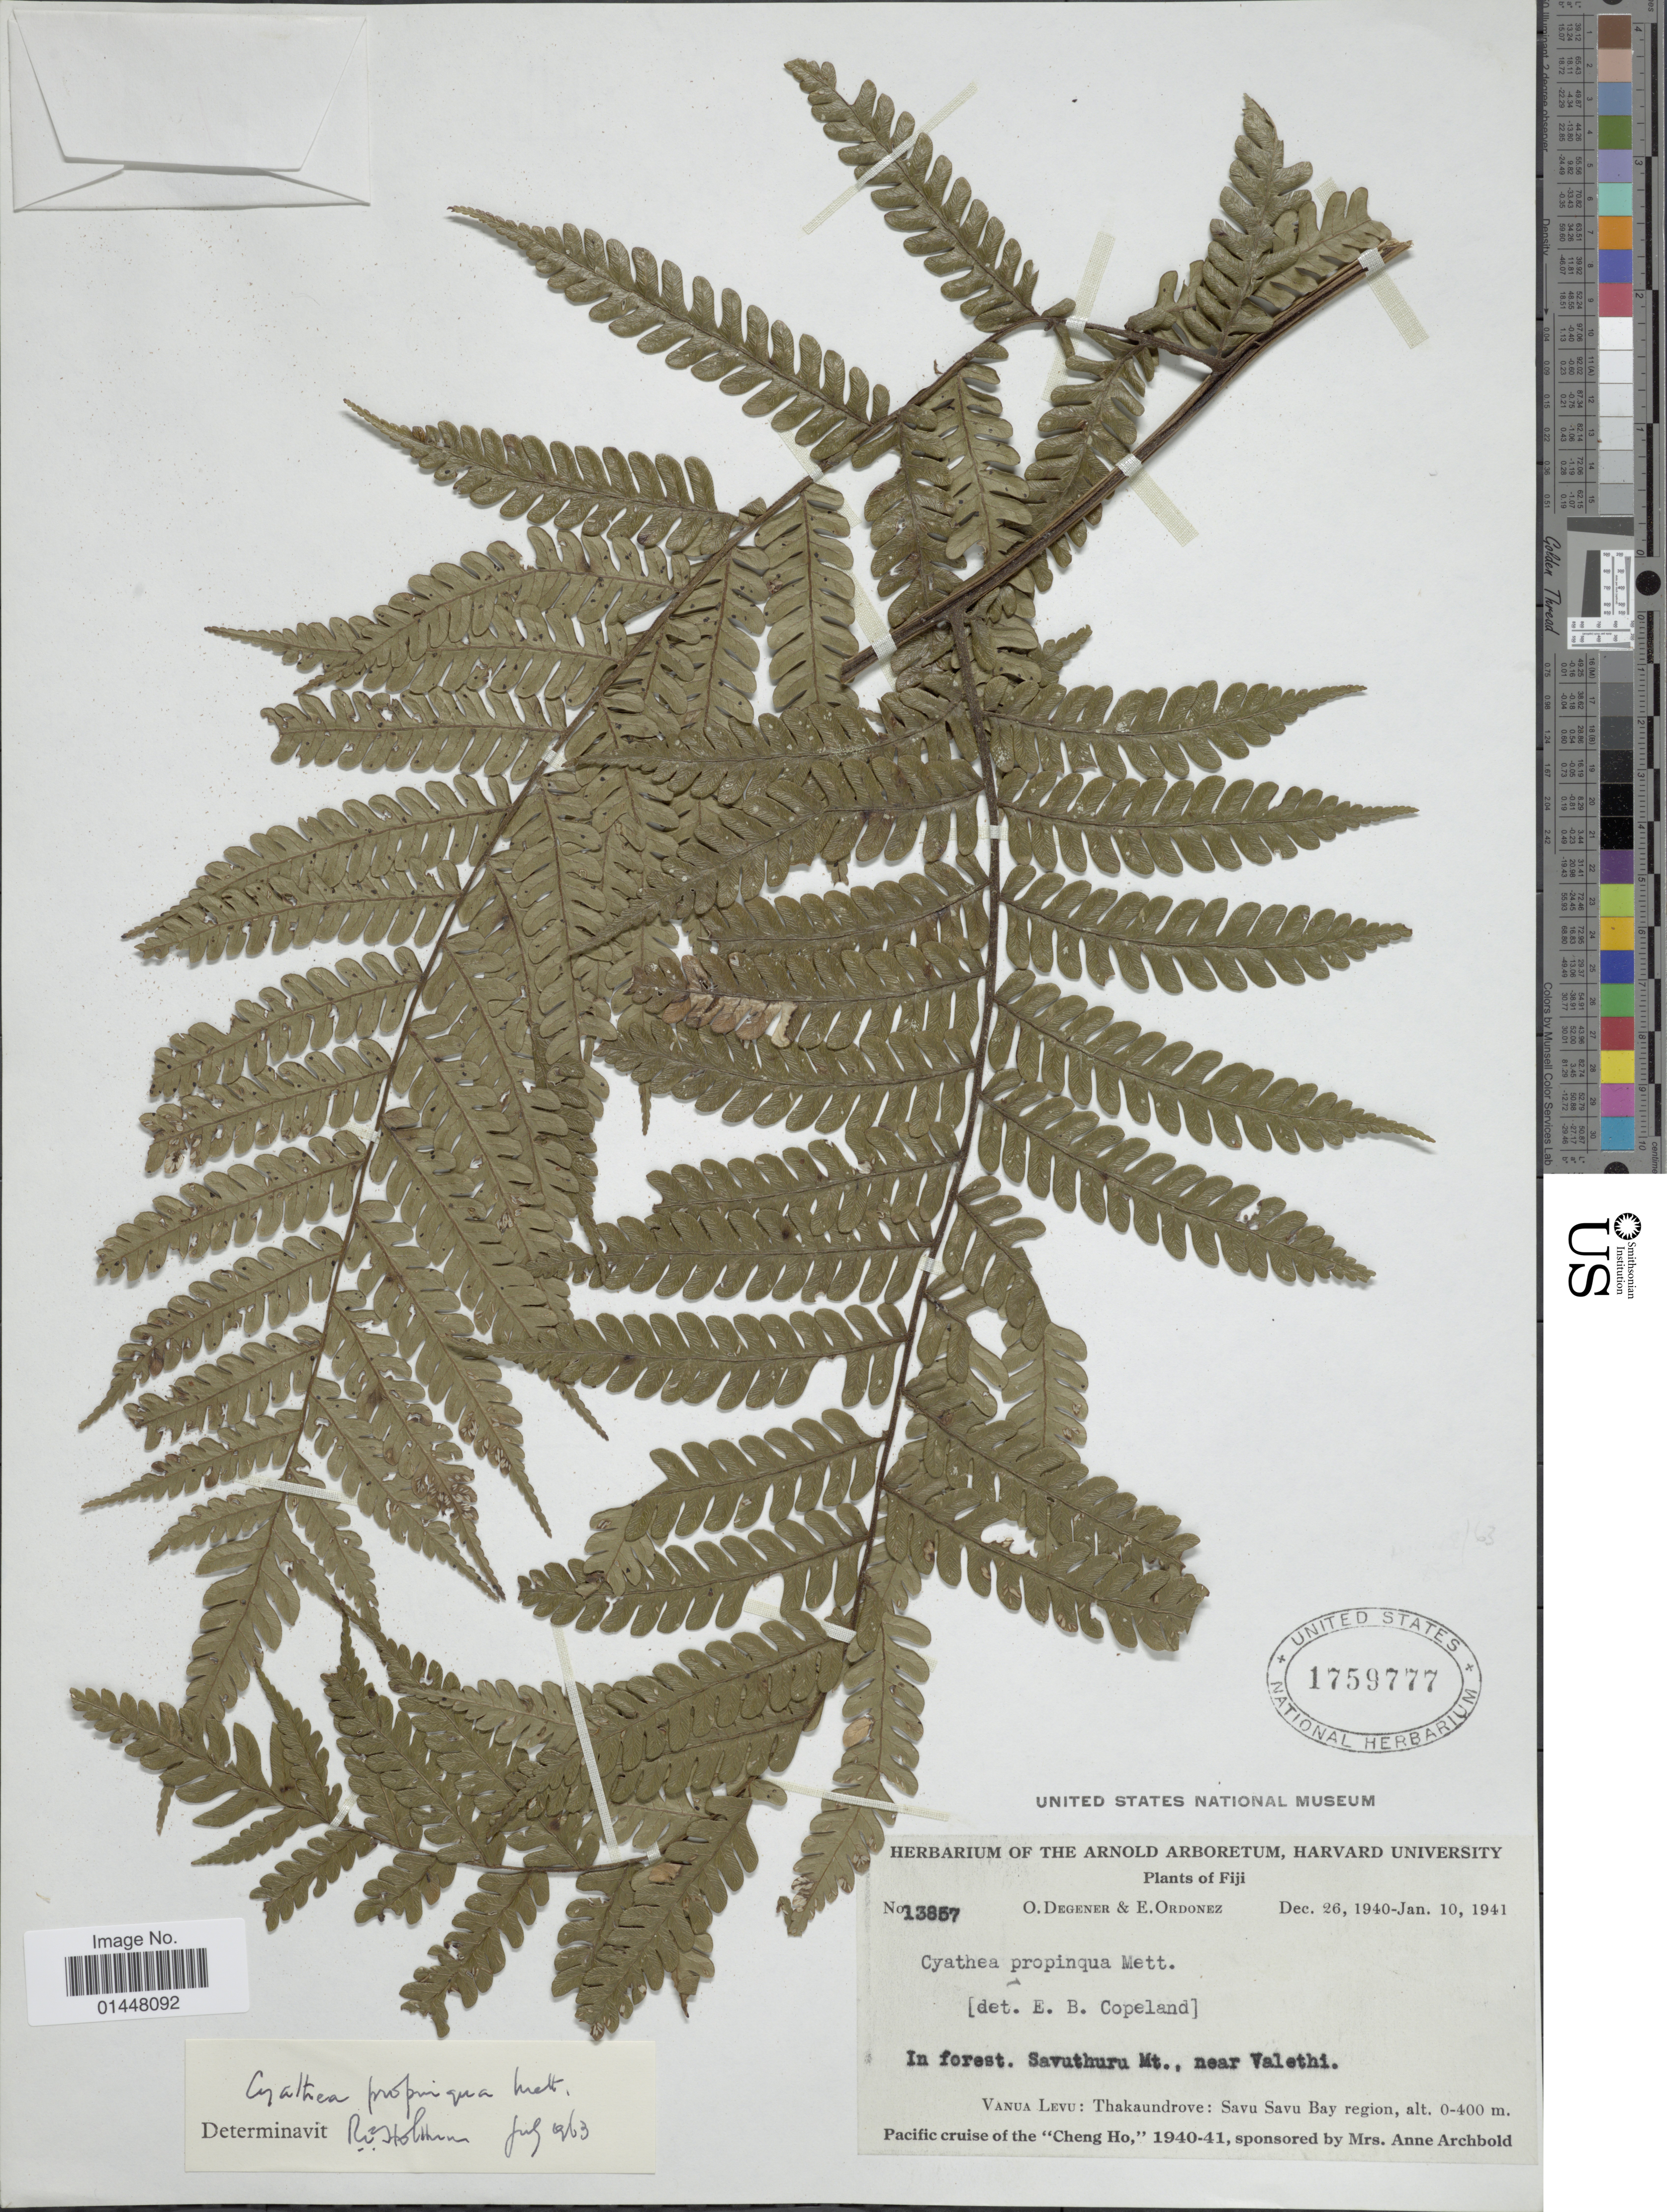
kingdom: Plantae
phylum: Tracheophyta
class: Polypodiopsida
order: Cyatheales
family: Cyatheaceae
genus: Sphaeropteris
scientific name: Sphaeropteris propinqua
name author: (Mett.) R.M. Tryon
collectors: O. Degener & E. Ordonez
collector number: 13857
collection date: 1941-01-10/1941-12-26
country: Fiji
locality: In forest, Savuthuru Mt., near Valethi, Vanue Levu: Thakaundrove: Savu Savu Bay region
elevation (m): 0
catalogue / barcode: US 1759777